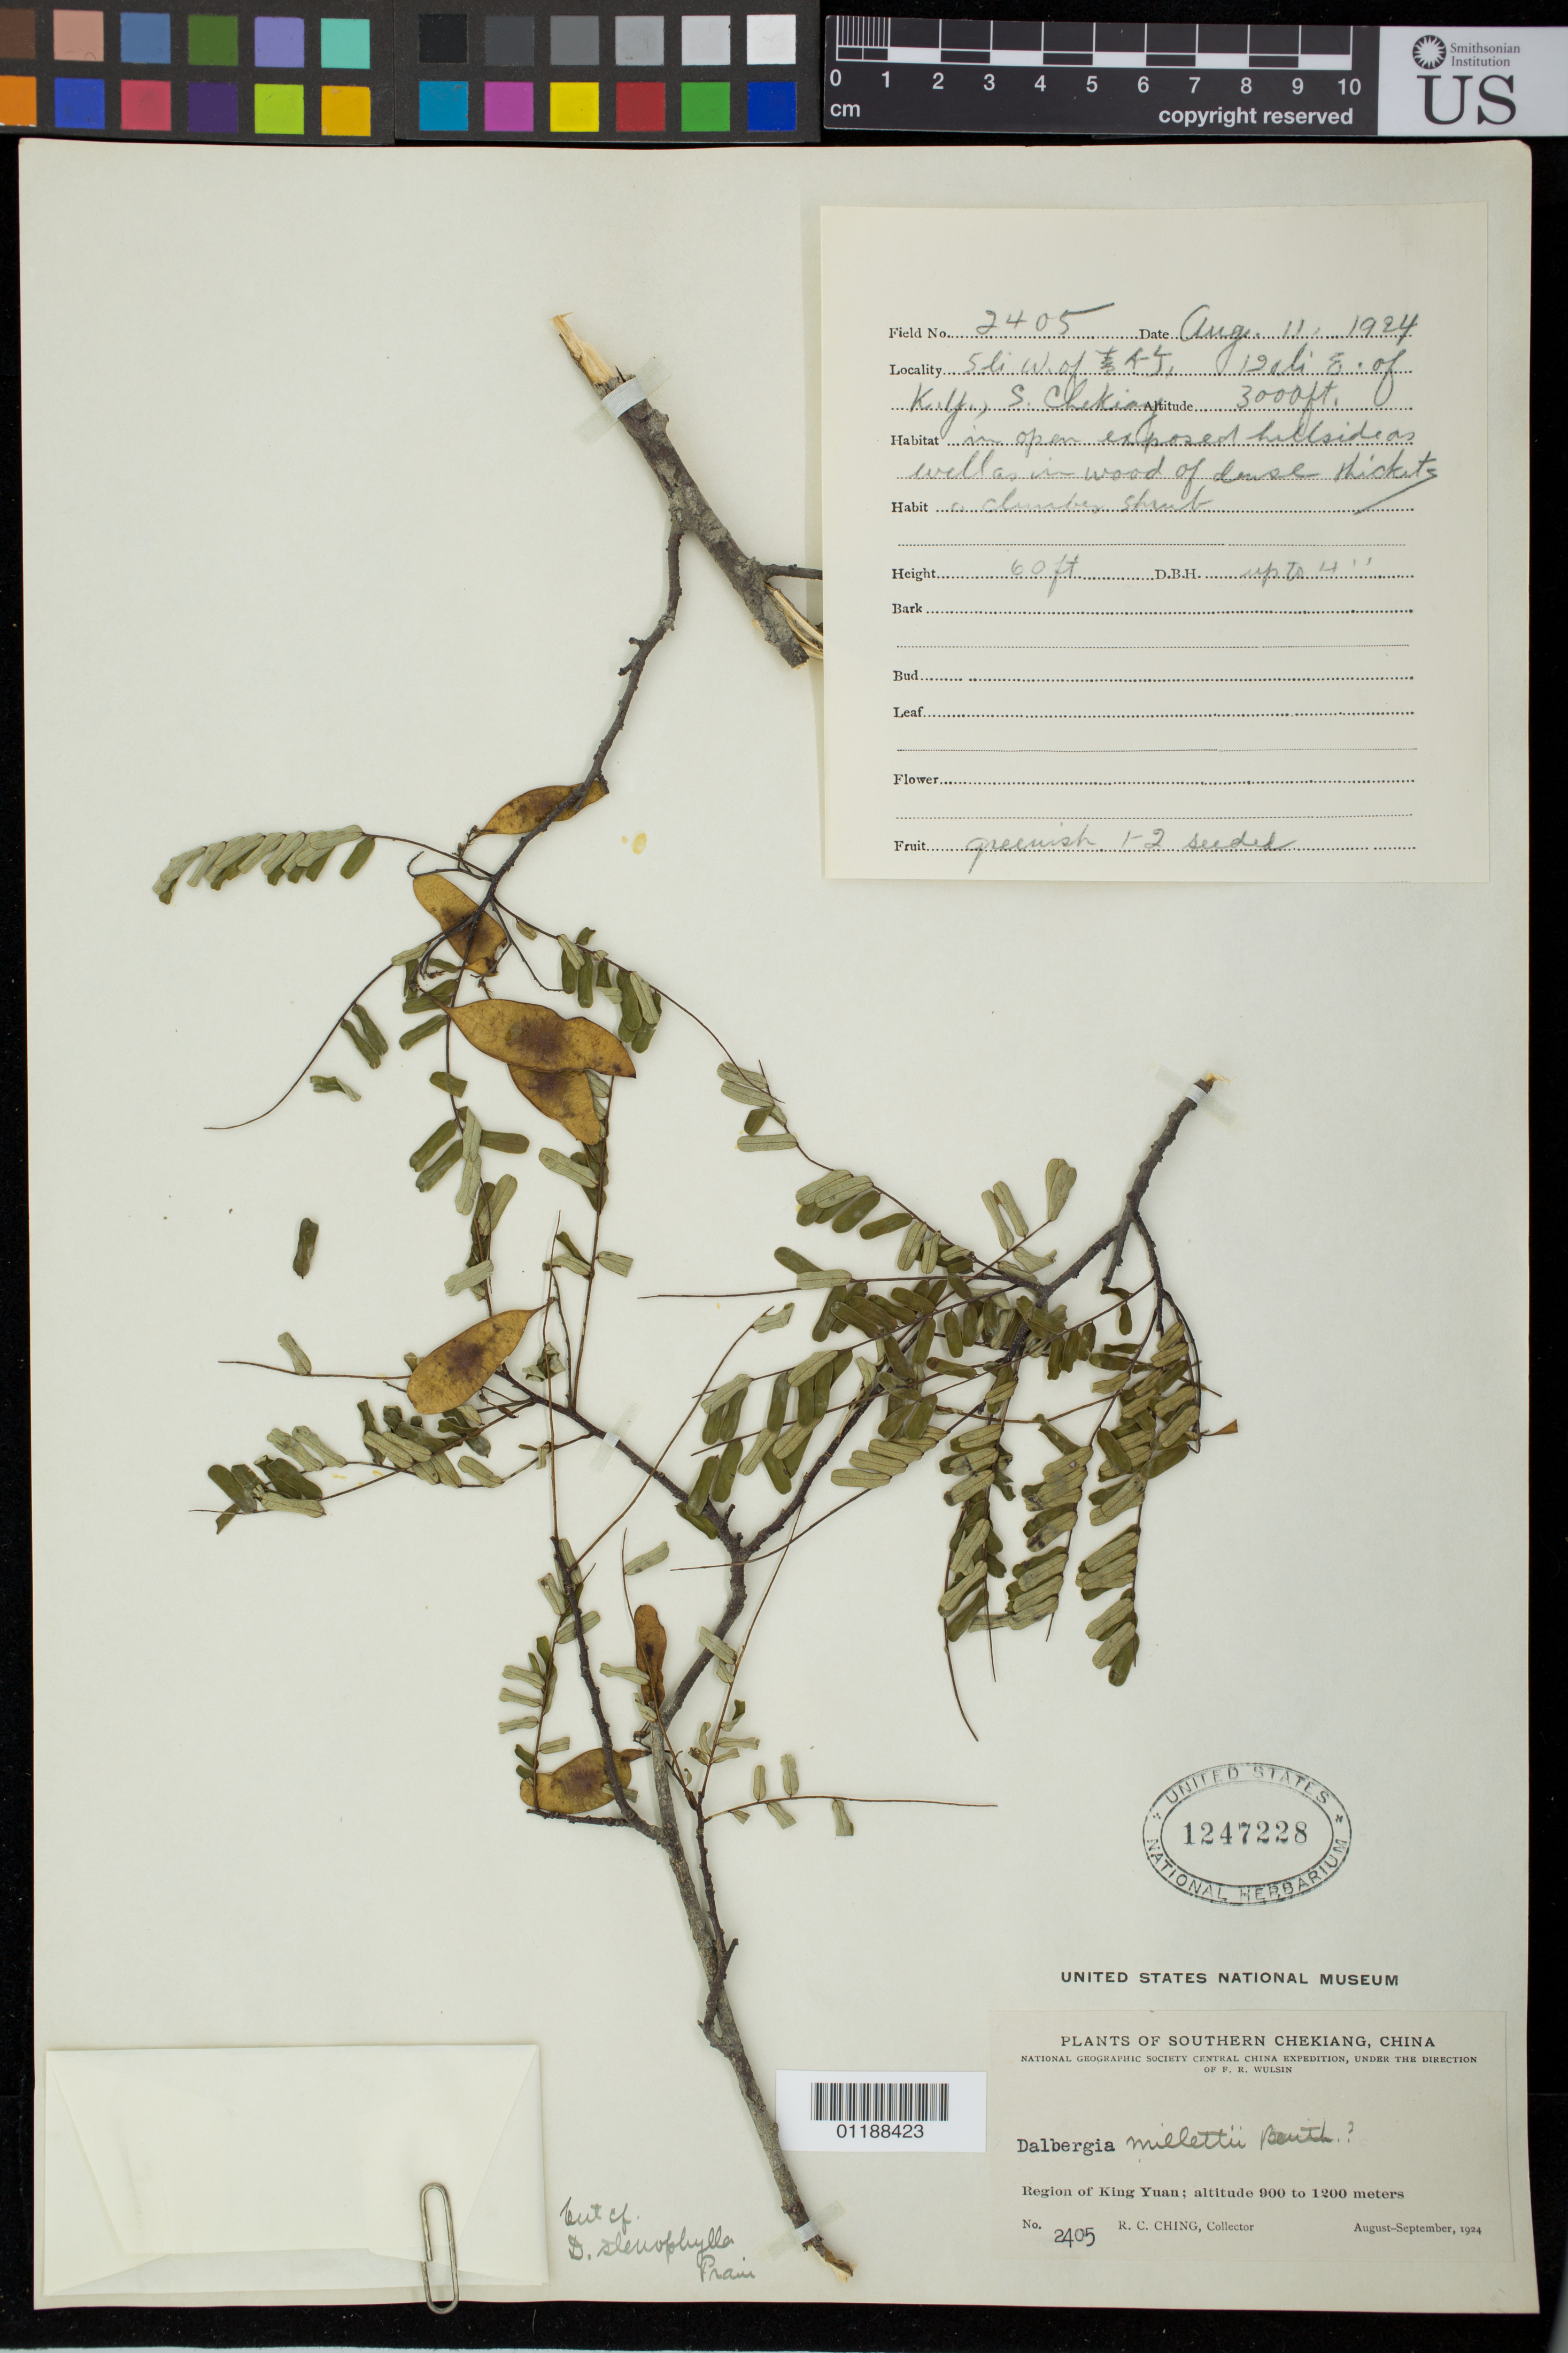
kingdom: Plantae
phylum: Tracheophyta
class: Magnoliopsida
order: Fabales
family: Fabaceae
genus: Dalbergia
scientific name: Dalbergia millettii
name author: Benth.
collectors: R. C. Ching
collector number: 2405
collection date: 1924-08-11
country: China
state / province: Zhejiang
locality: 120 li E of King Yuan, S. Chekiang.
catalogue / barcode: US 1247228